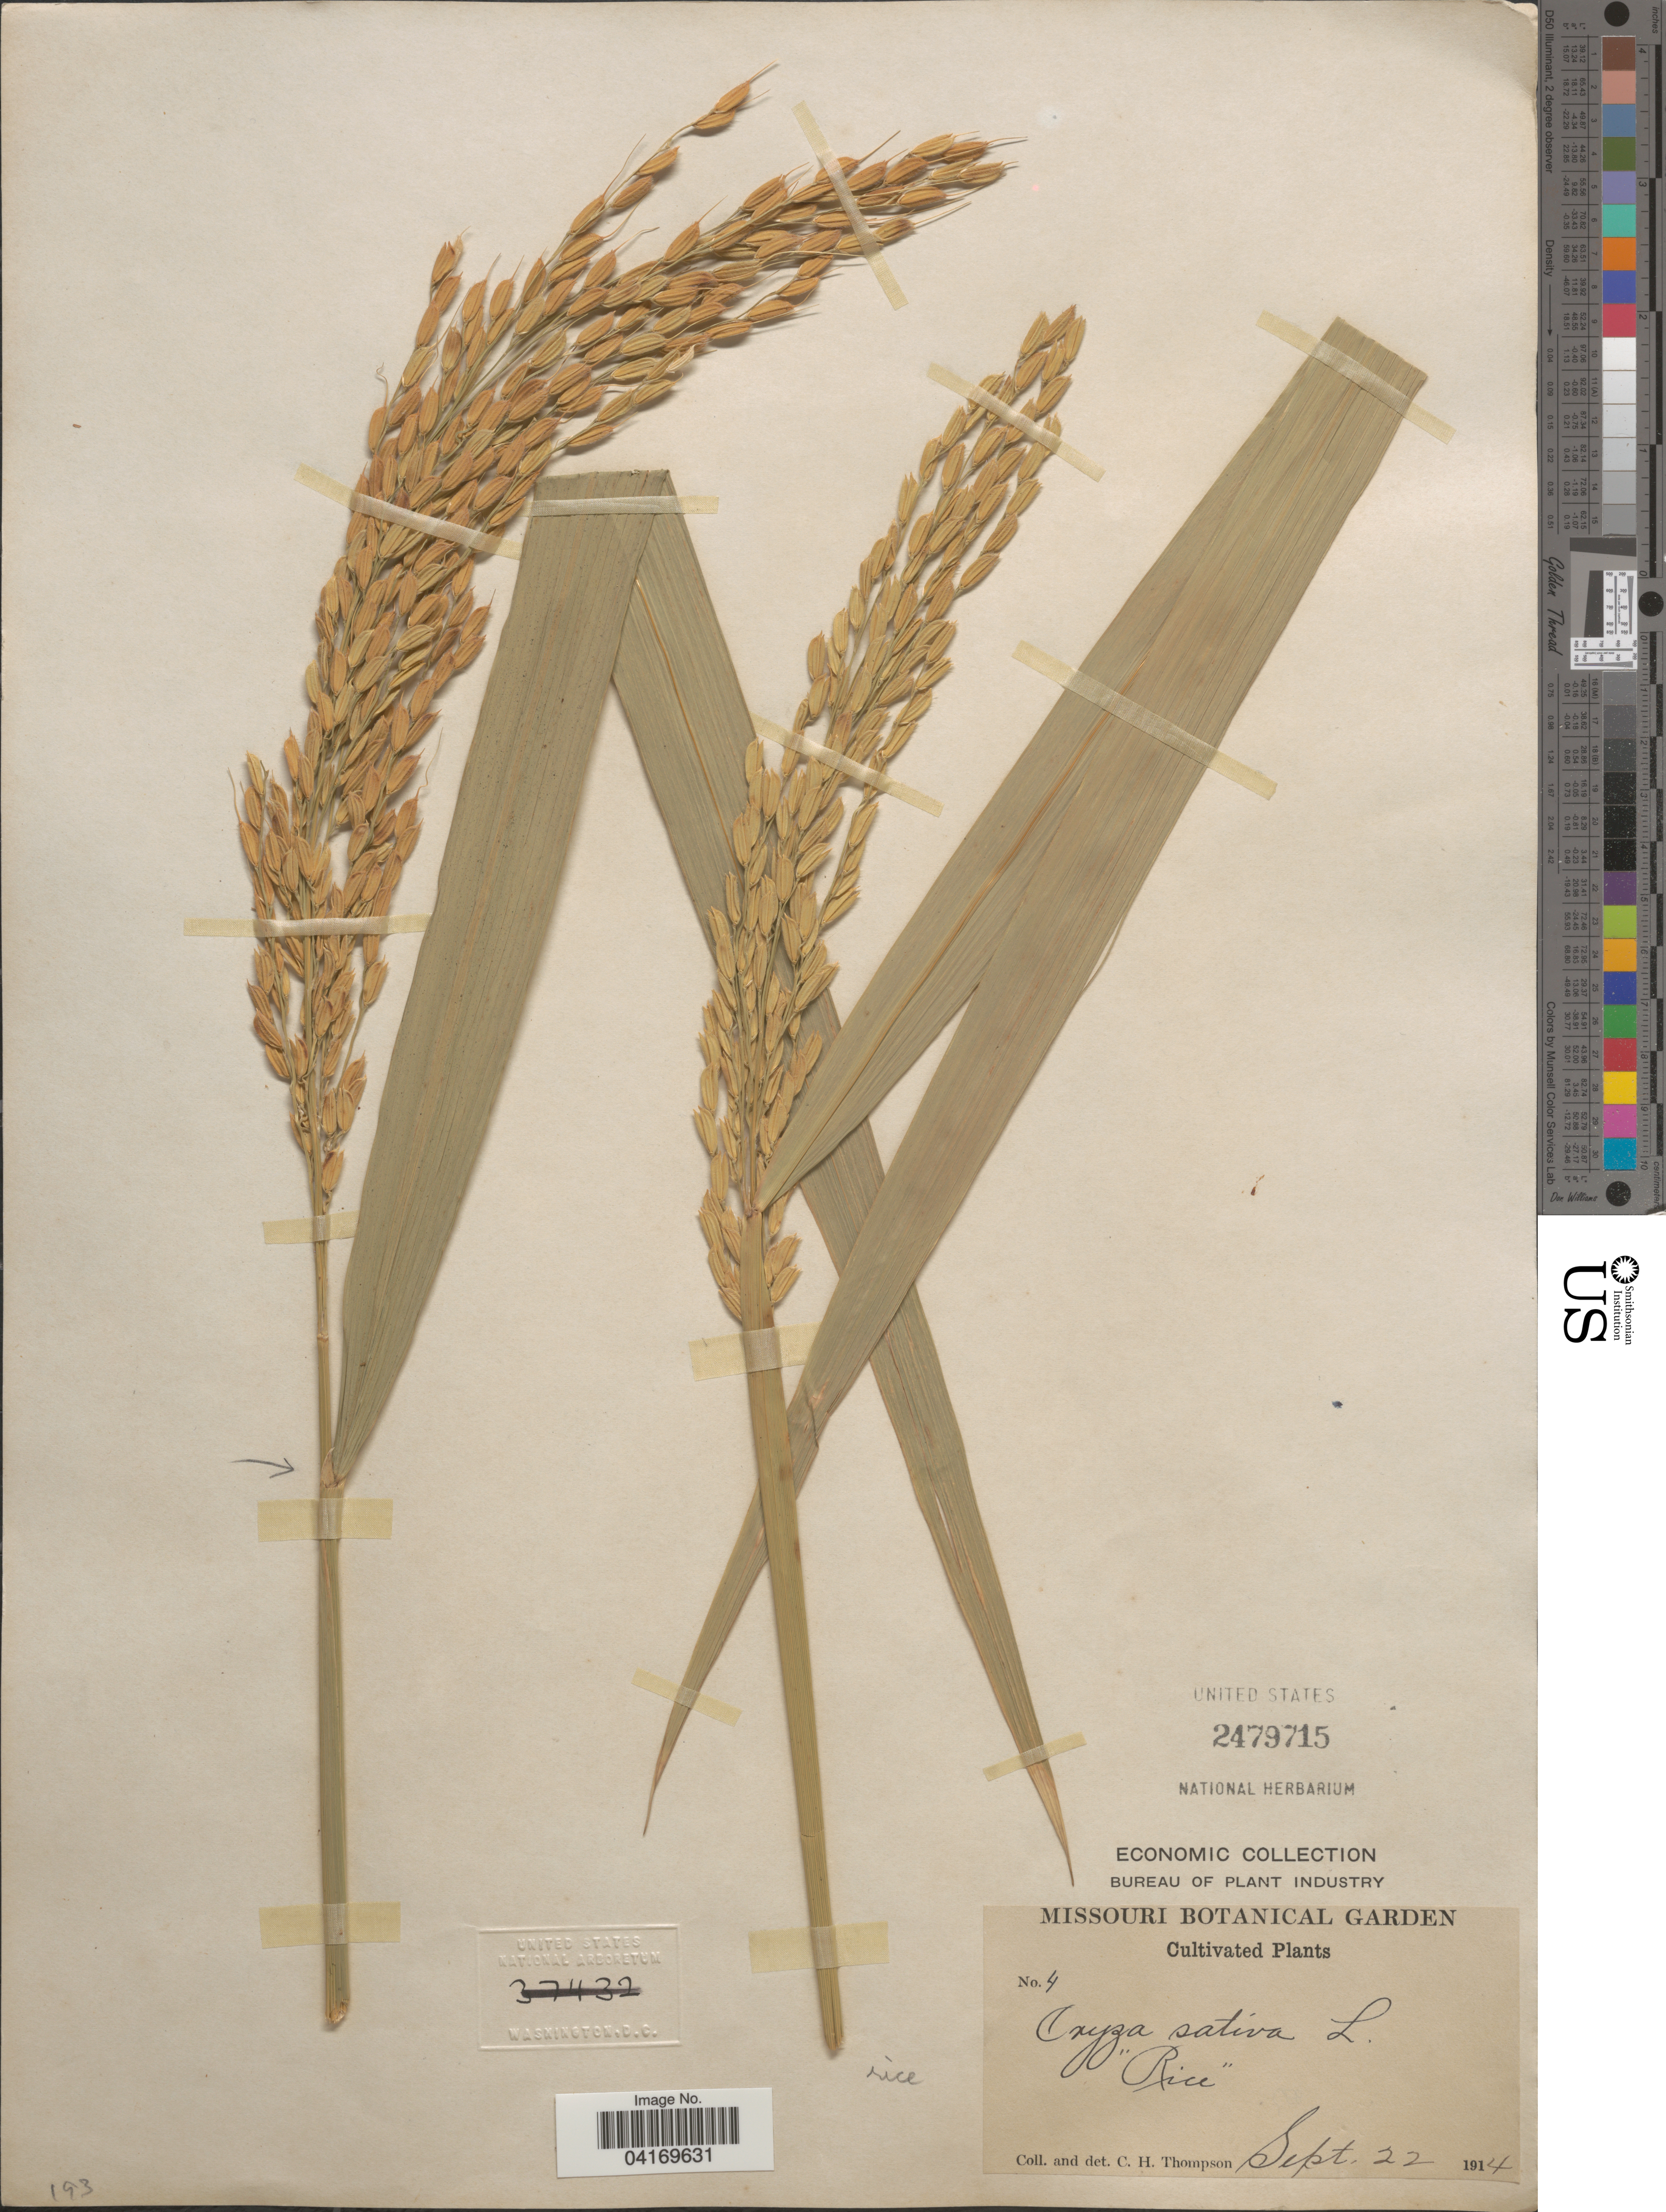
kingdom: Plantae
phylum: Tracheophyta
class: Liliopsida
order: Poales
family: Poaceae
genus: Oryza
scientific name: Oryza sativa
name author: L.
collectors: C. H. Thompson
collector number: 4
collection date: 1914-09-22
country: United States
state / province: Missouri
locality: Missouri Botanical Garden.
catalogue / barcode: US 2479715